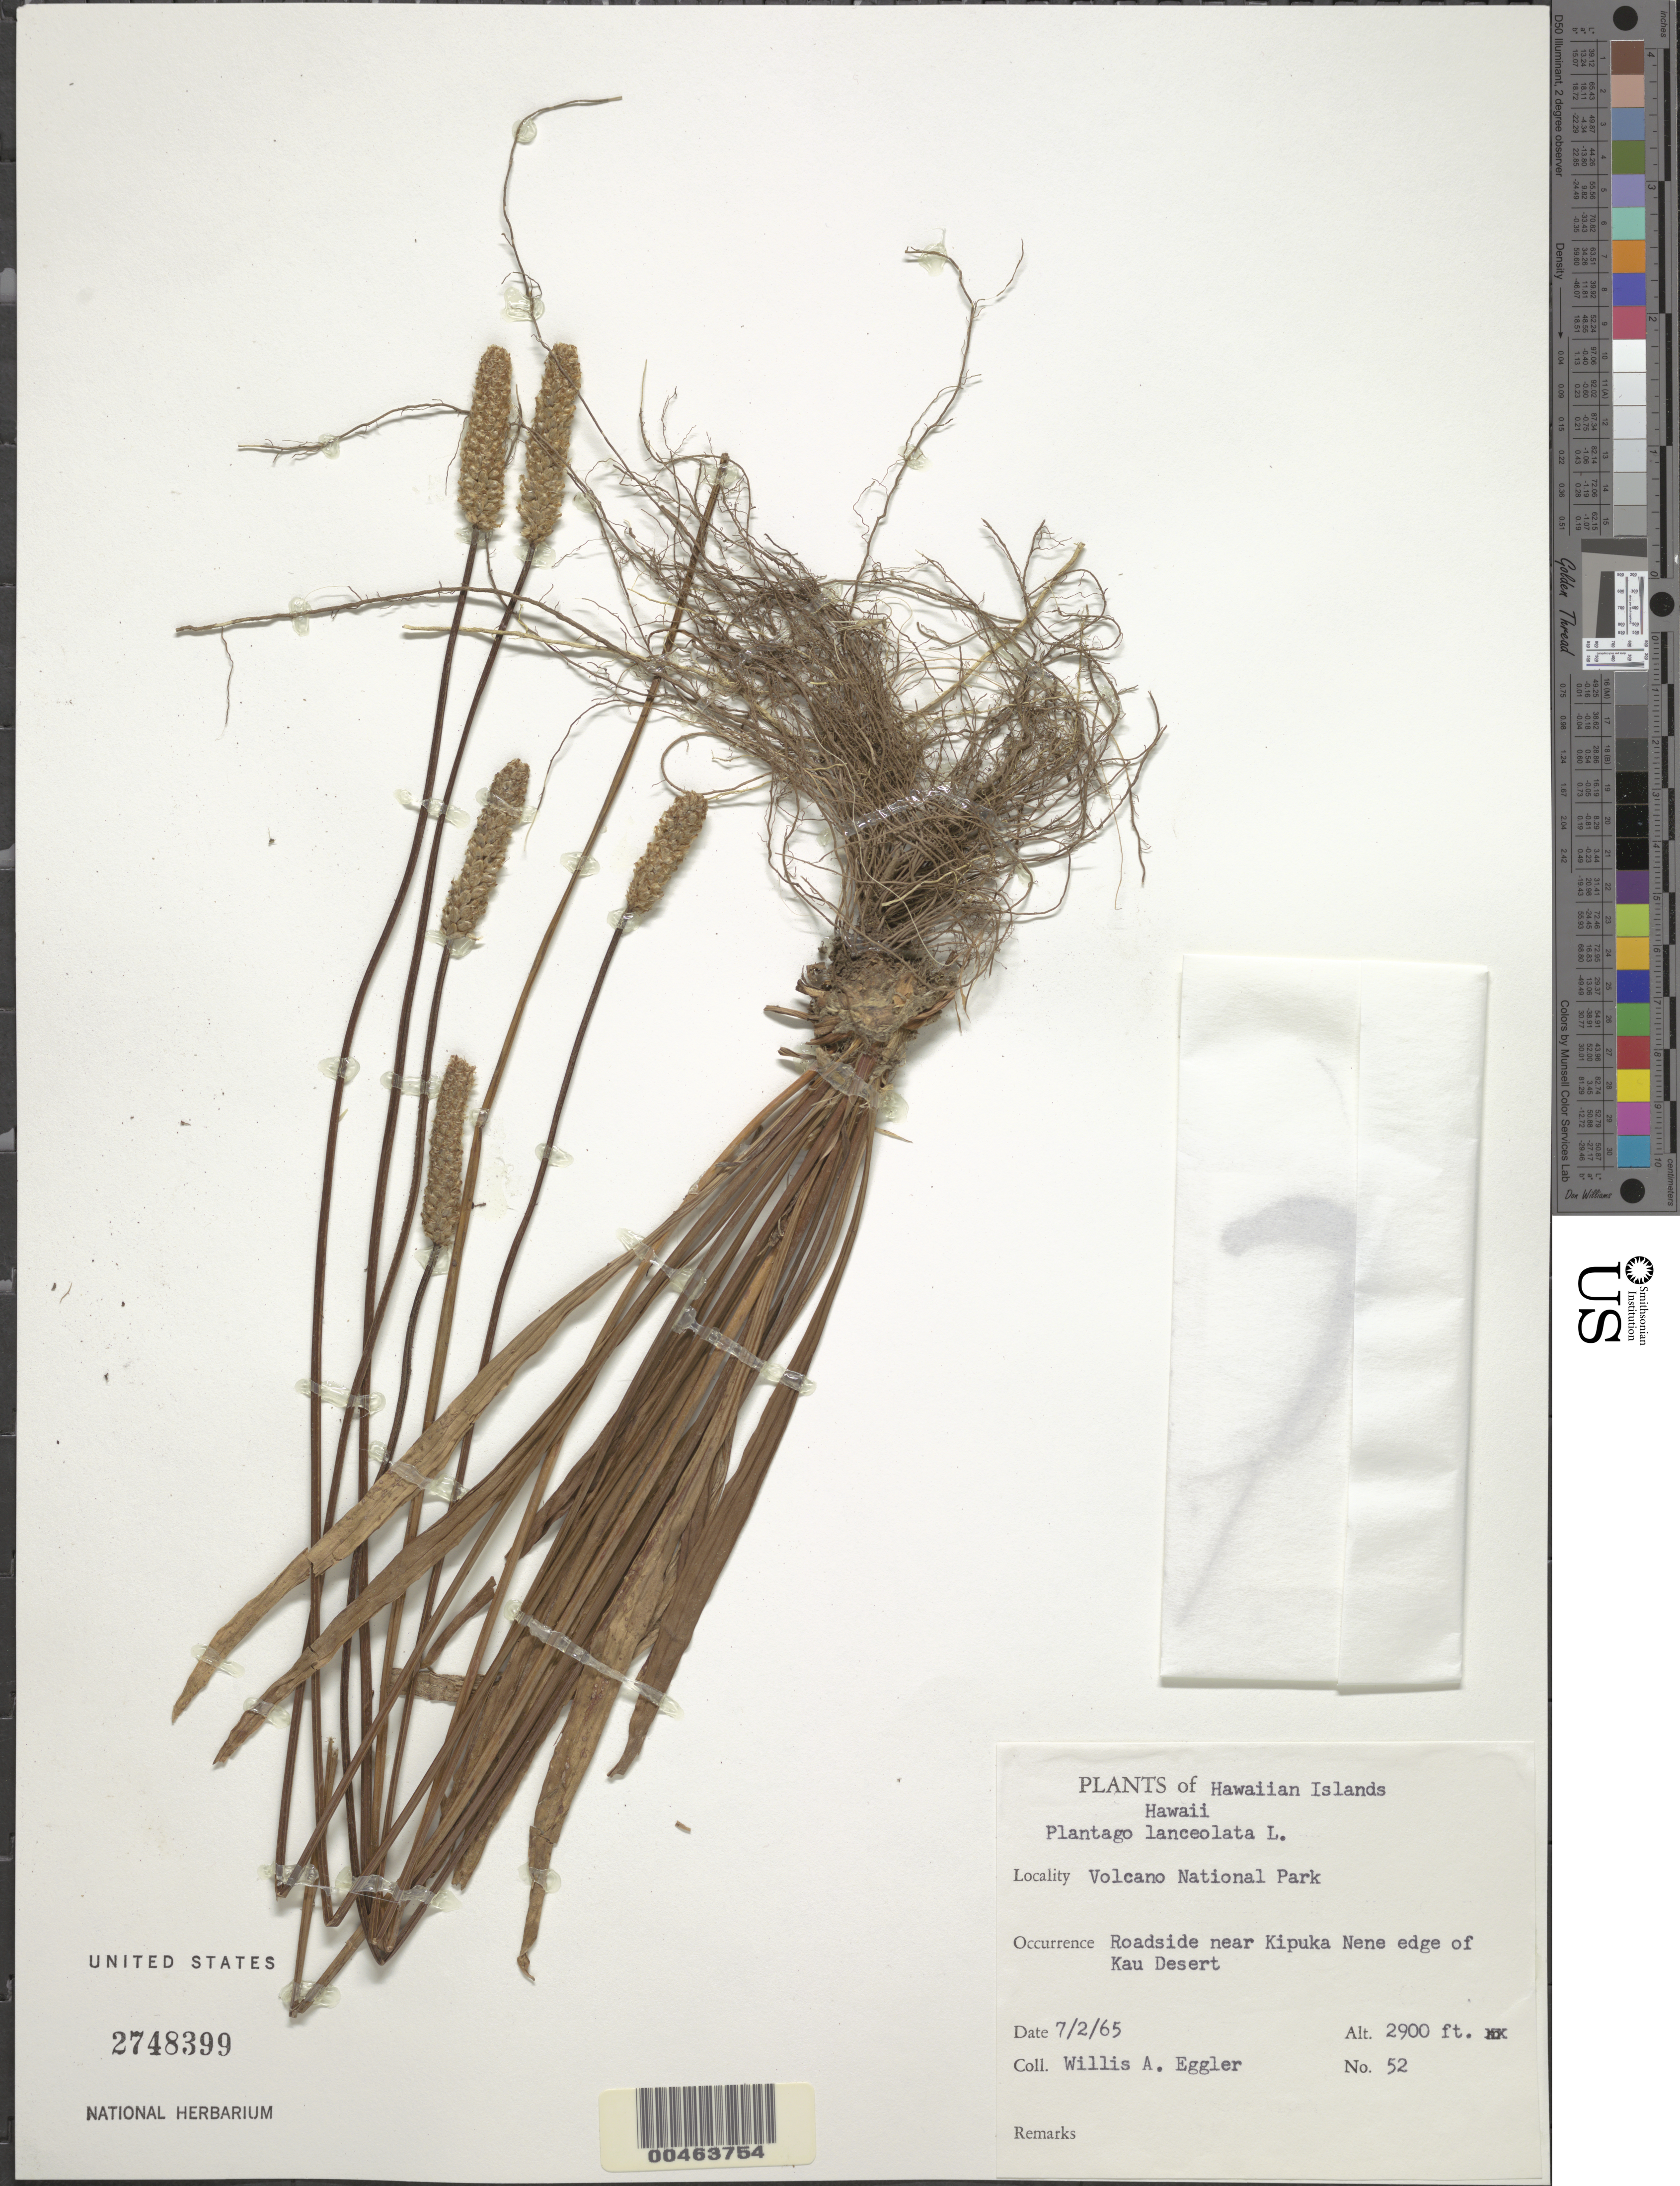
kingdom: Plantae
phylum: Tracheophyta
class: Magnoliopsida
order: Lamiales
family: Plantaginaceae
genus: Plantago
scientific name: Plantago lanceolata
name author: L.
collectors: W. A. Eggler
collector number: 52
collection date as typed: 7 Feb 1965 or 2 Jul 1965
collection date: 1965-02-07 or 1965-07-02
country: United States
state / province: Hawaii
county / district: Hawaii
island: Hawaii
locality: Volcano National Park, roadside near Kipuka Nene edge of Kau Desert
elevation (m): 884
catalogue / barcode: US 2748399